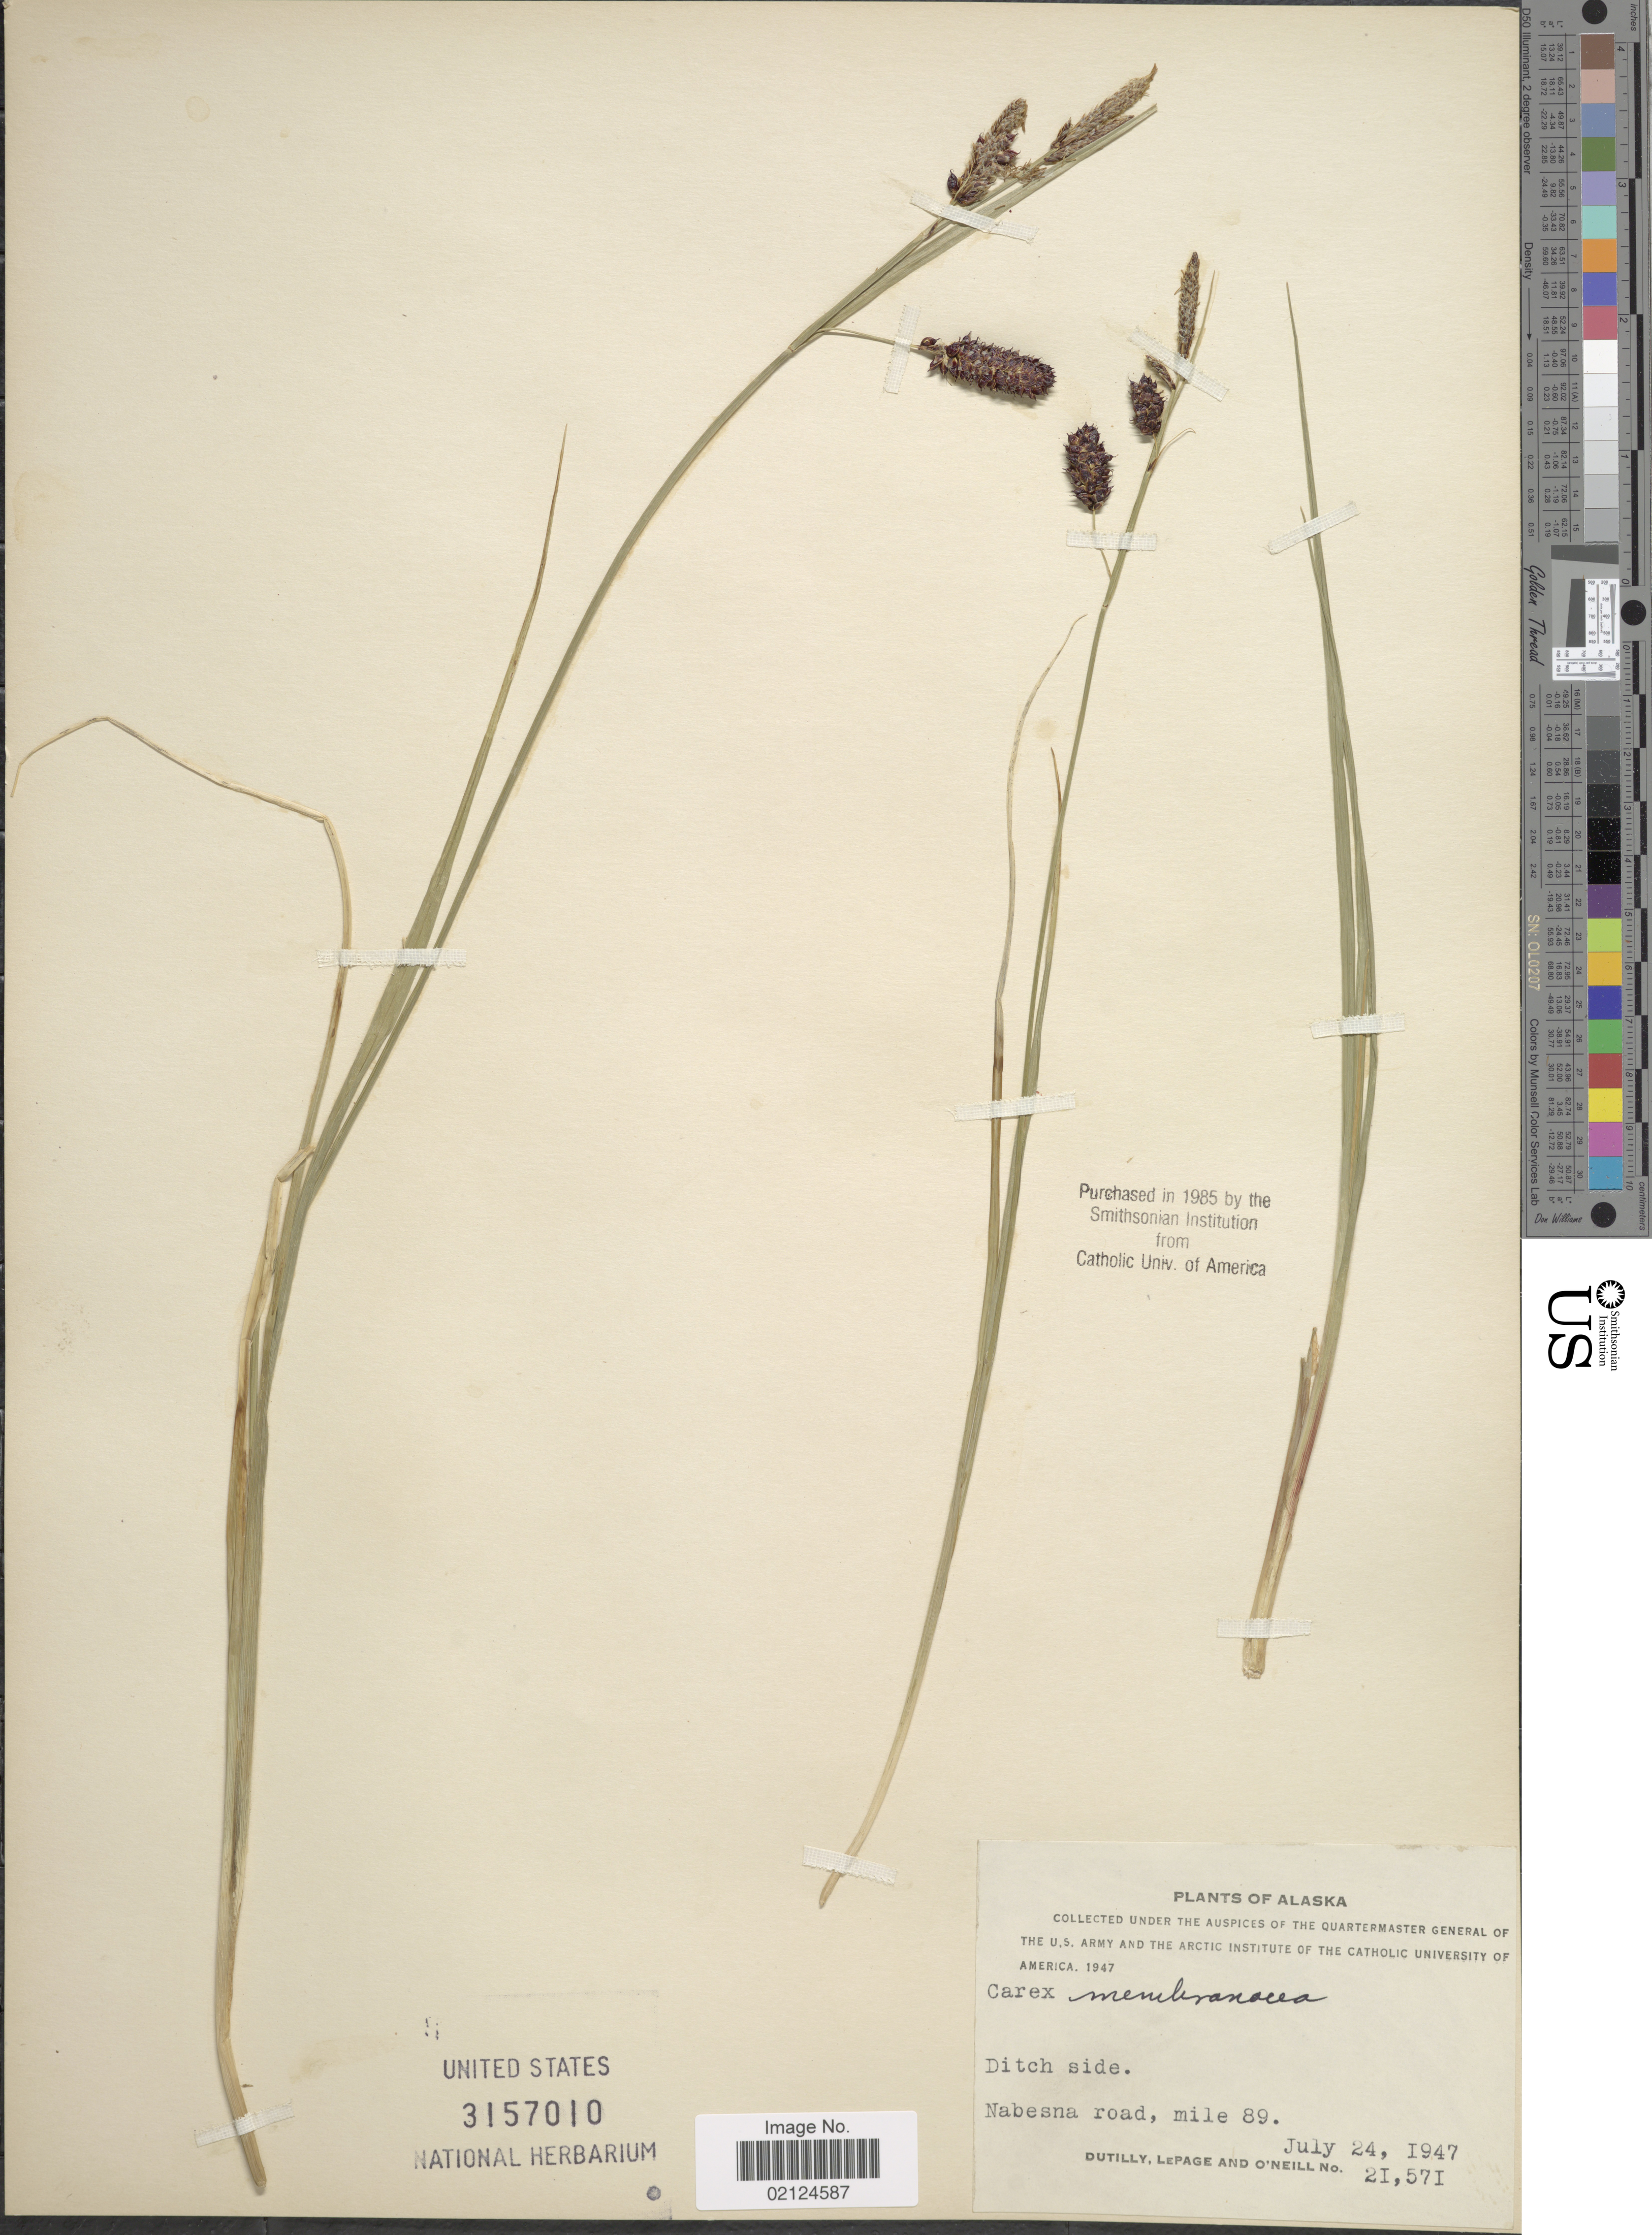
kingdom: Plantae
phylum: Tracheophyta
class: Liliopsida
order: Poales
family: Cyperaceae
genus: Carex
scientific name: Carex membranacea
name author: Hook.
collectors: -. Dutilly, -. LePage & O' Neill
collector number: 21571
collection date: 1947-07-24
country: United States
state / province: Alaska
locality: Nabesna road, mile 89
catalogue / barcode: US 3157010